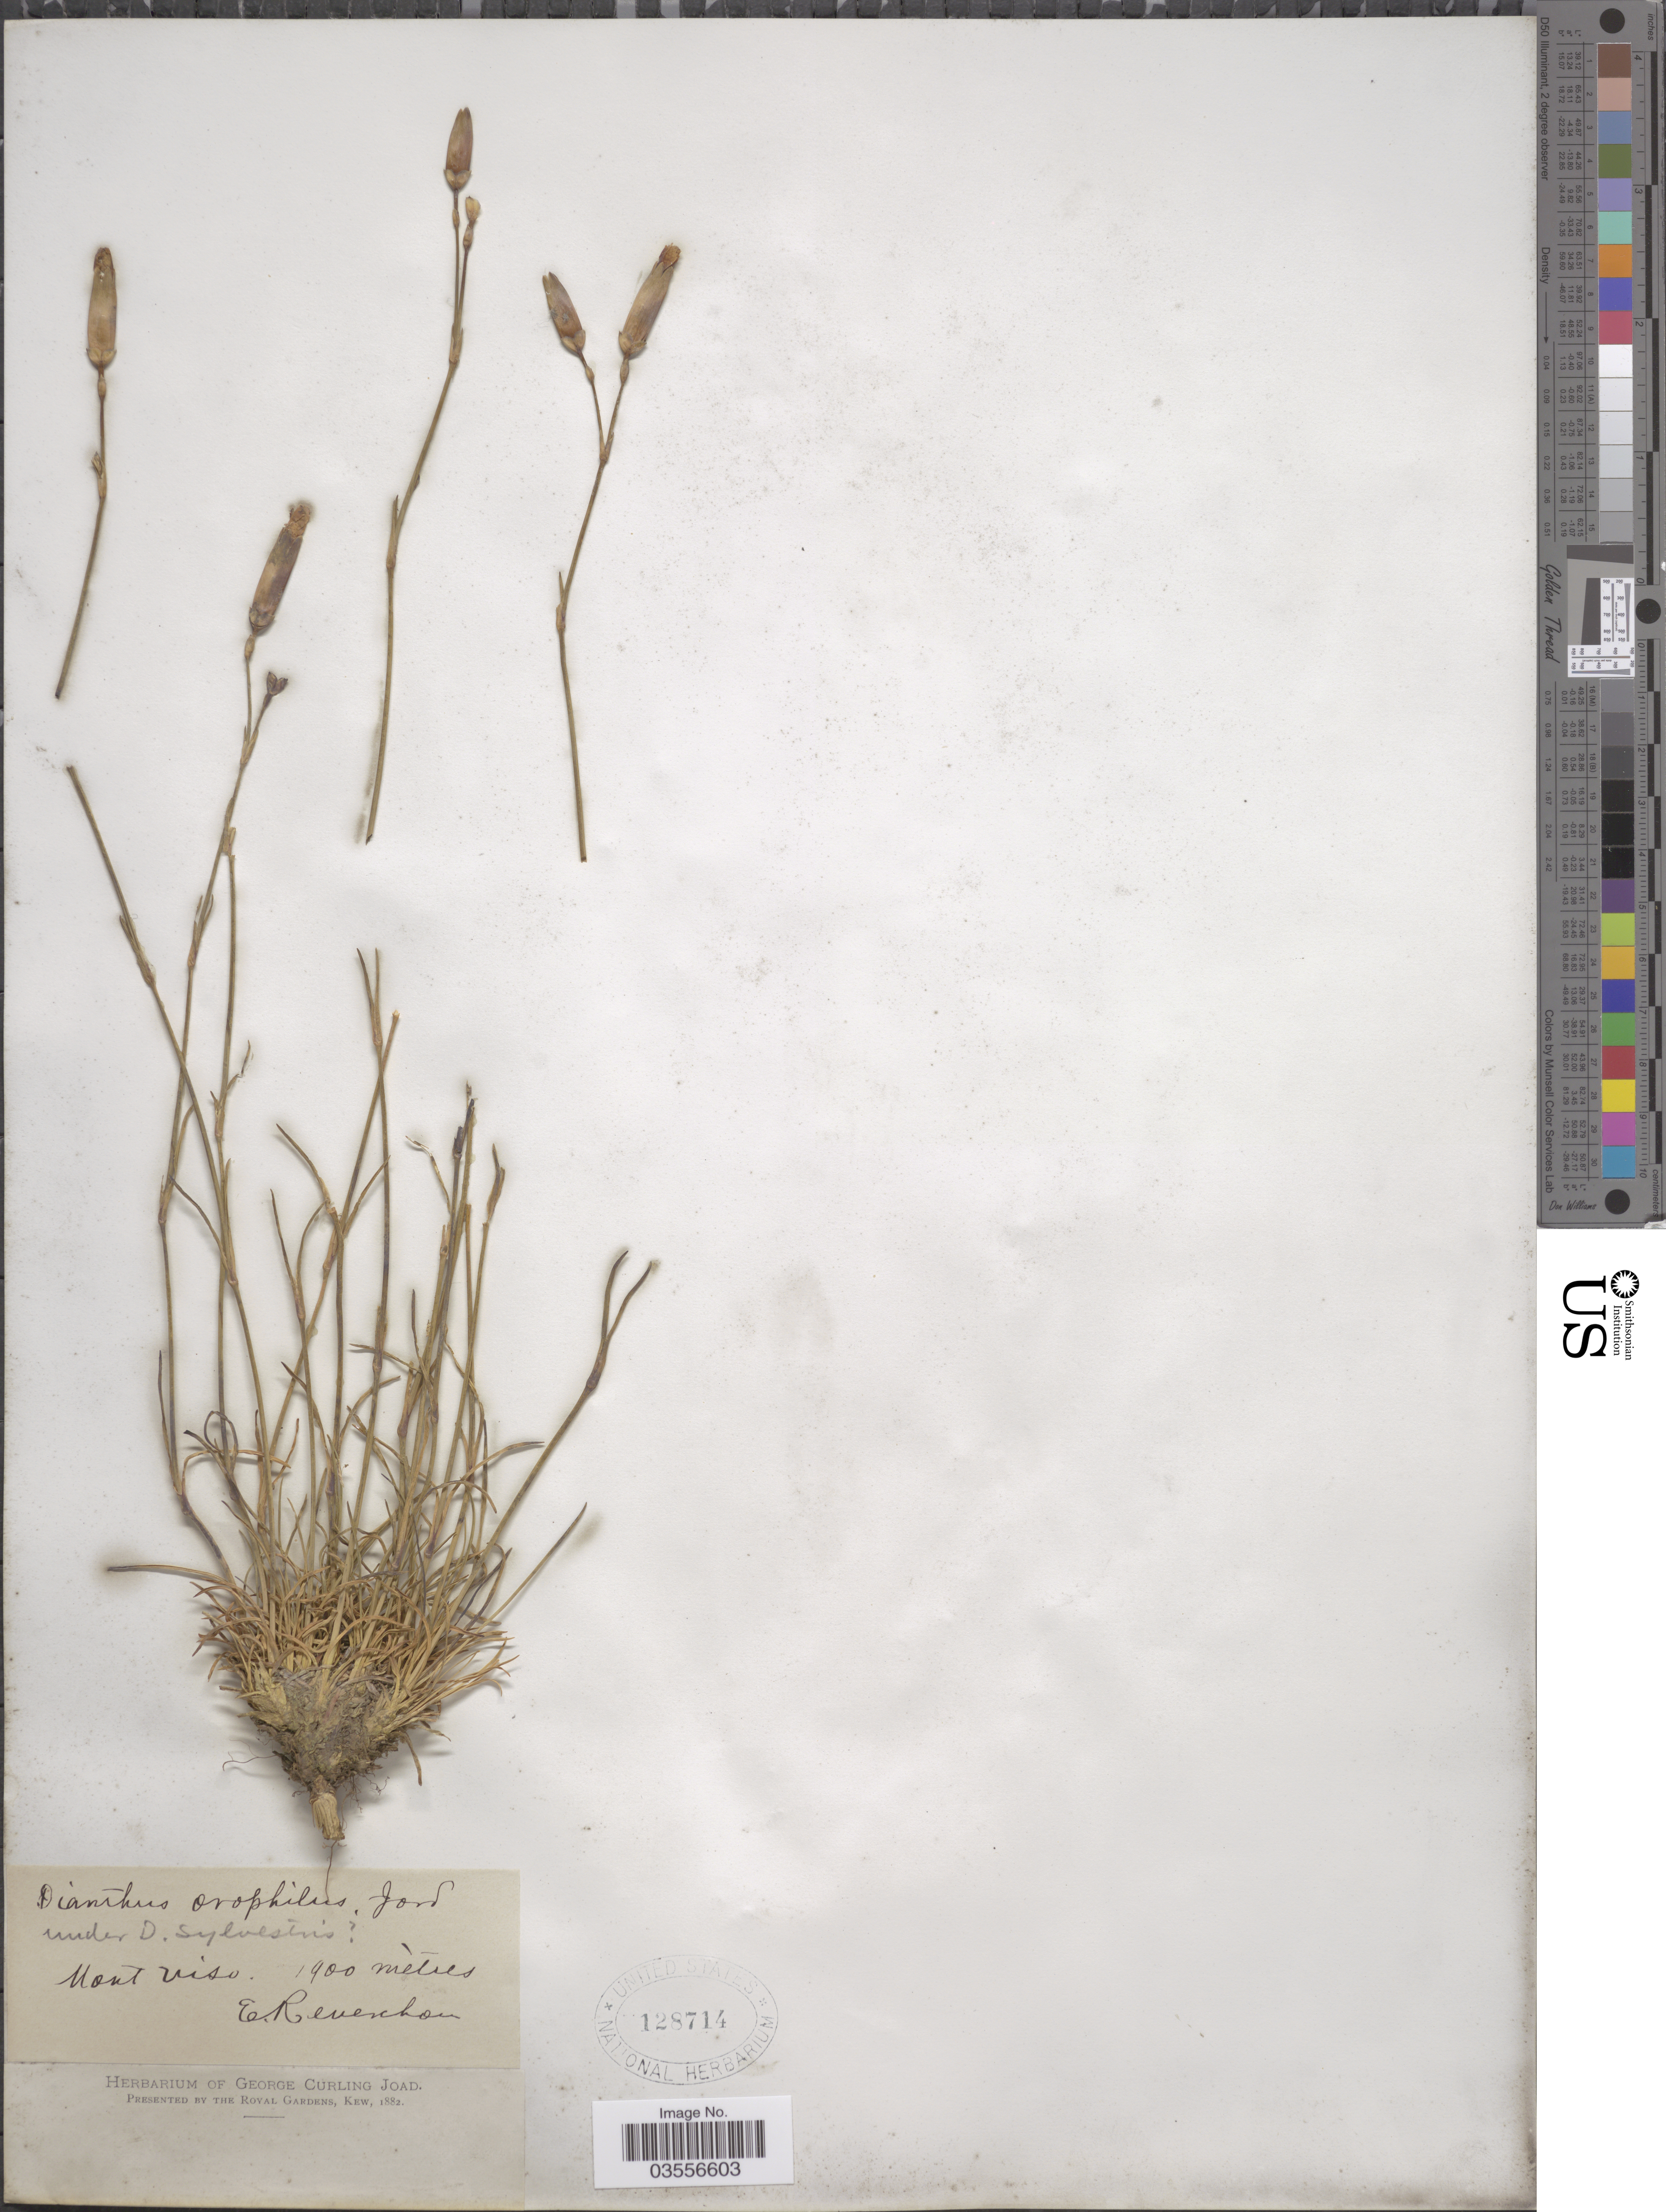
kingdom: Plantae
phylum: Tracheophyta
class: Magnoliopsida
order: Caryophyllales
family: Caryophyllaceae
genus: Dianthus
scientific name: Dianthus orophilus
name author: Jord.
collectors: E. Reverchon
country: Italy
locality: Mont Viso.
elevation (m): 1900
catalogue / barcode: US 128714